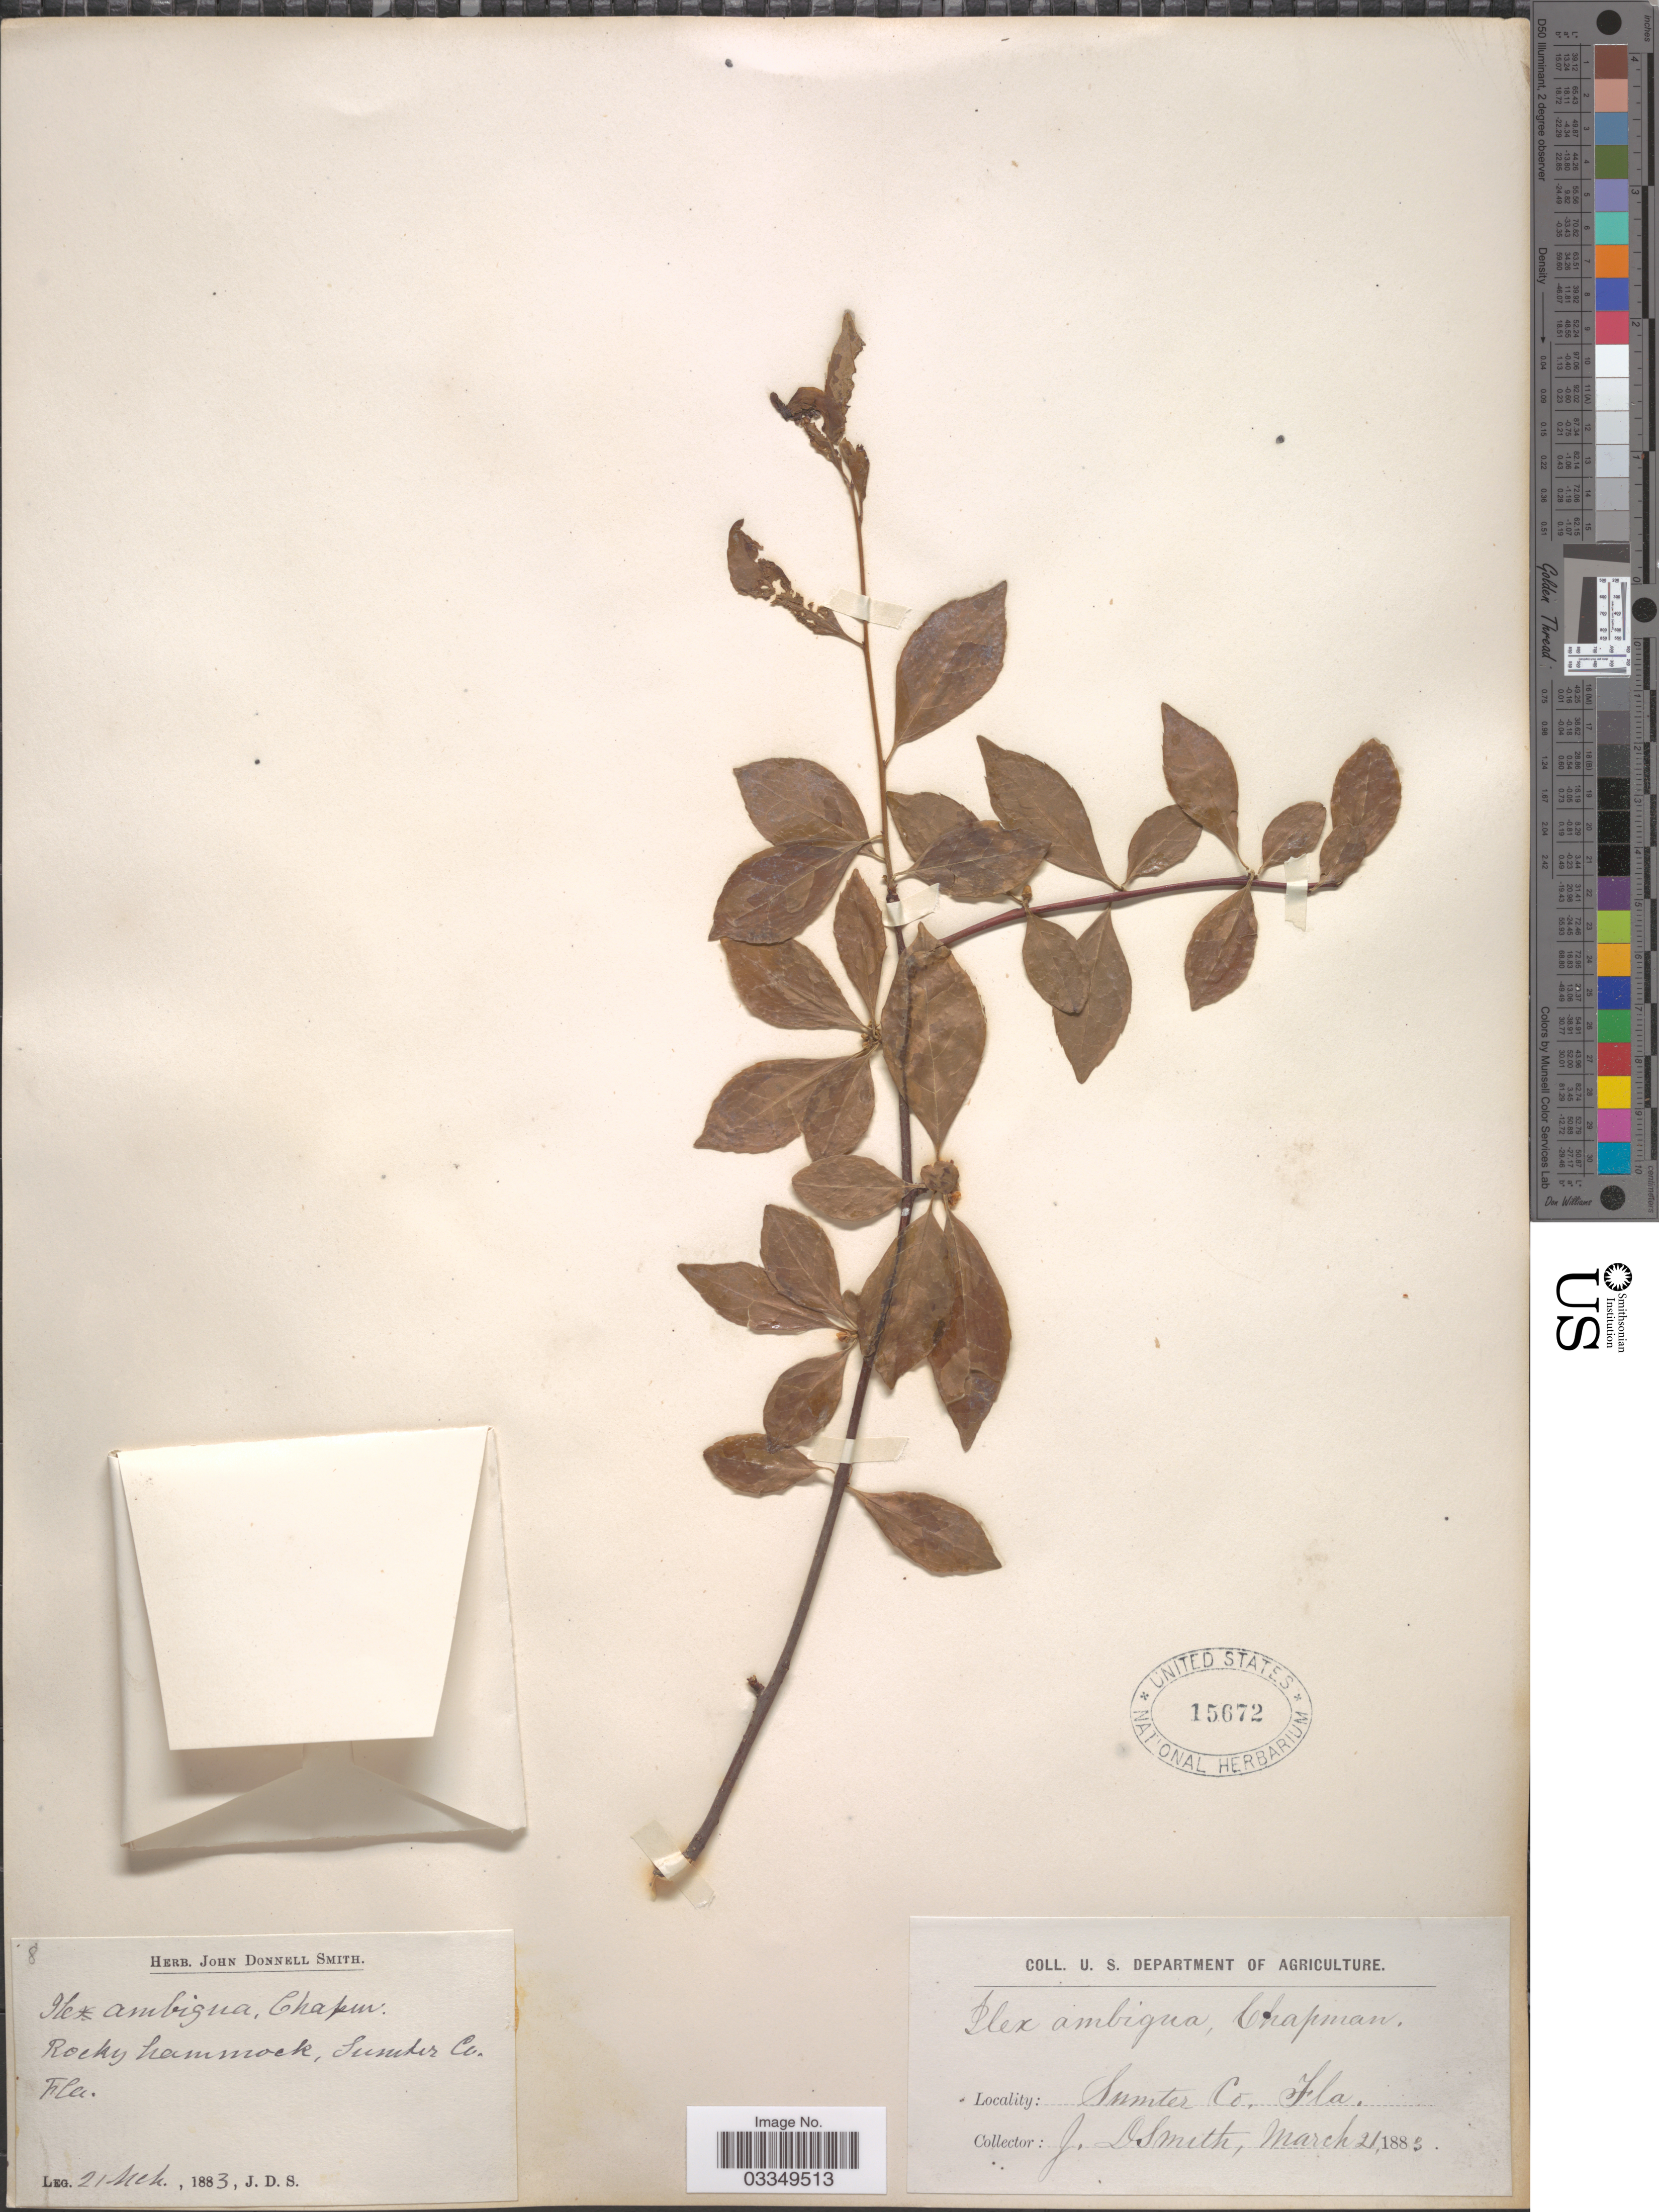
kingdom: Plantae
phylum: Tracheophyta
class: Magnoliopsida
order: Aquifoliales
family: Aquifoliaceae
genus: Ilex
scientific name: Ilex caroliniana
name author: Trel.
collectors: J. Donnell Smith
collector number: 8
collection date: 1883-03-21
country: United States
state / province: Florida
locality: Sumter Co.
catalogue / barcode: US 15672